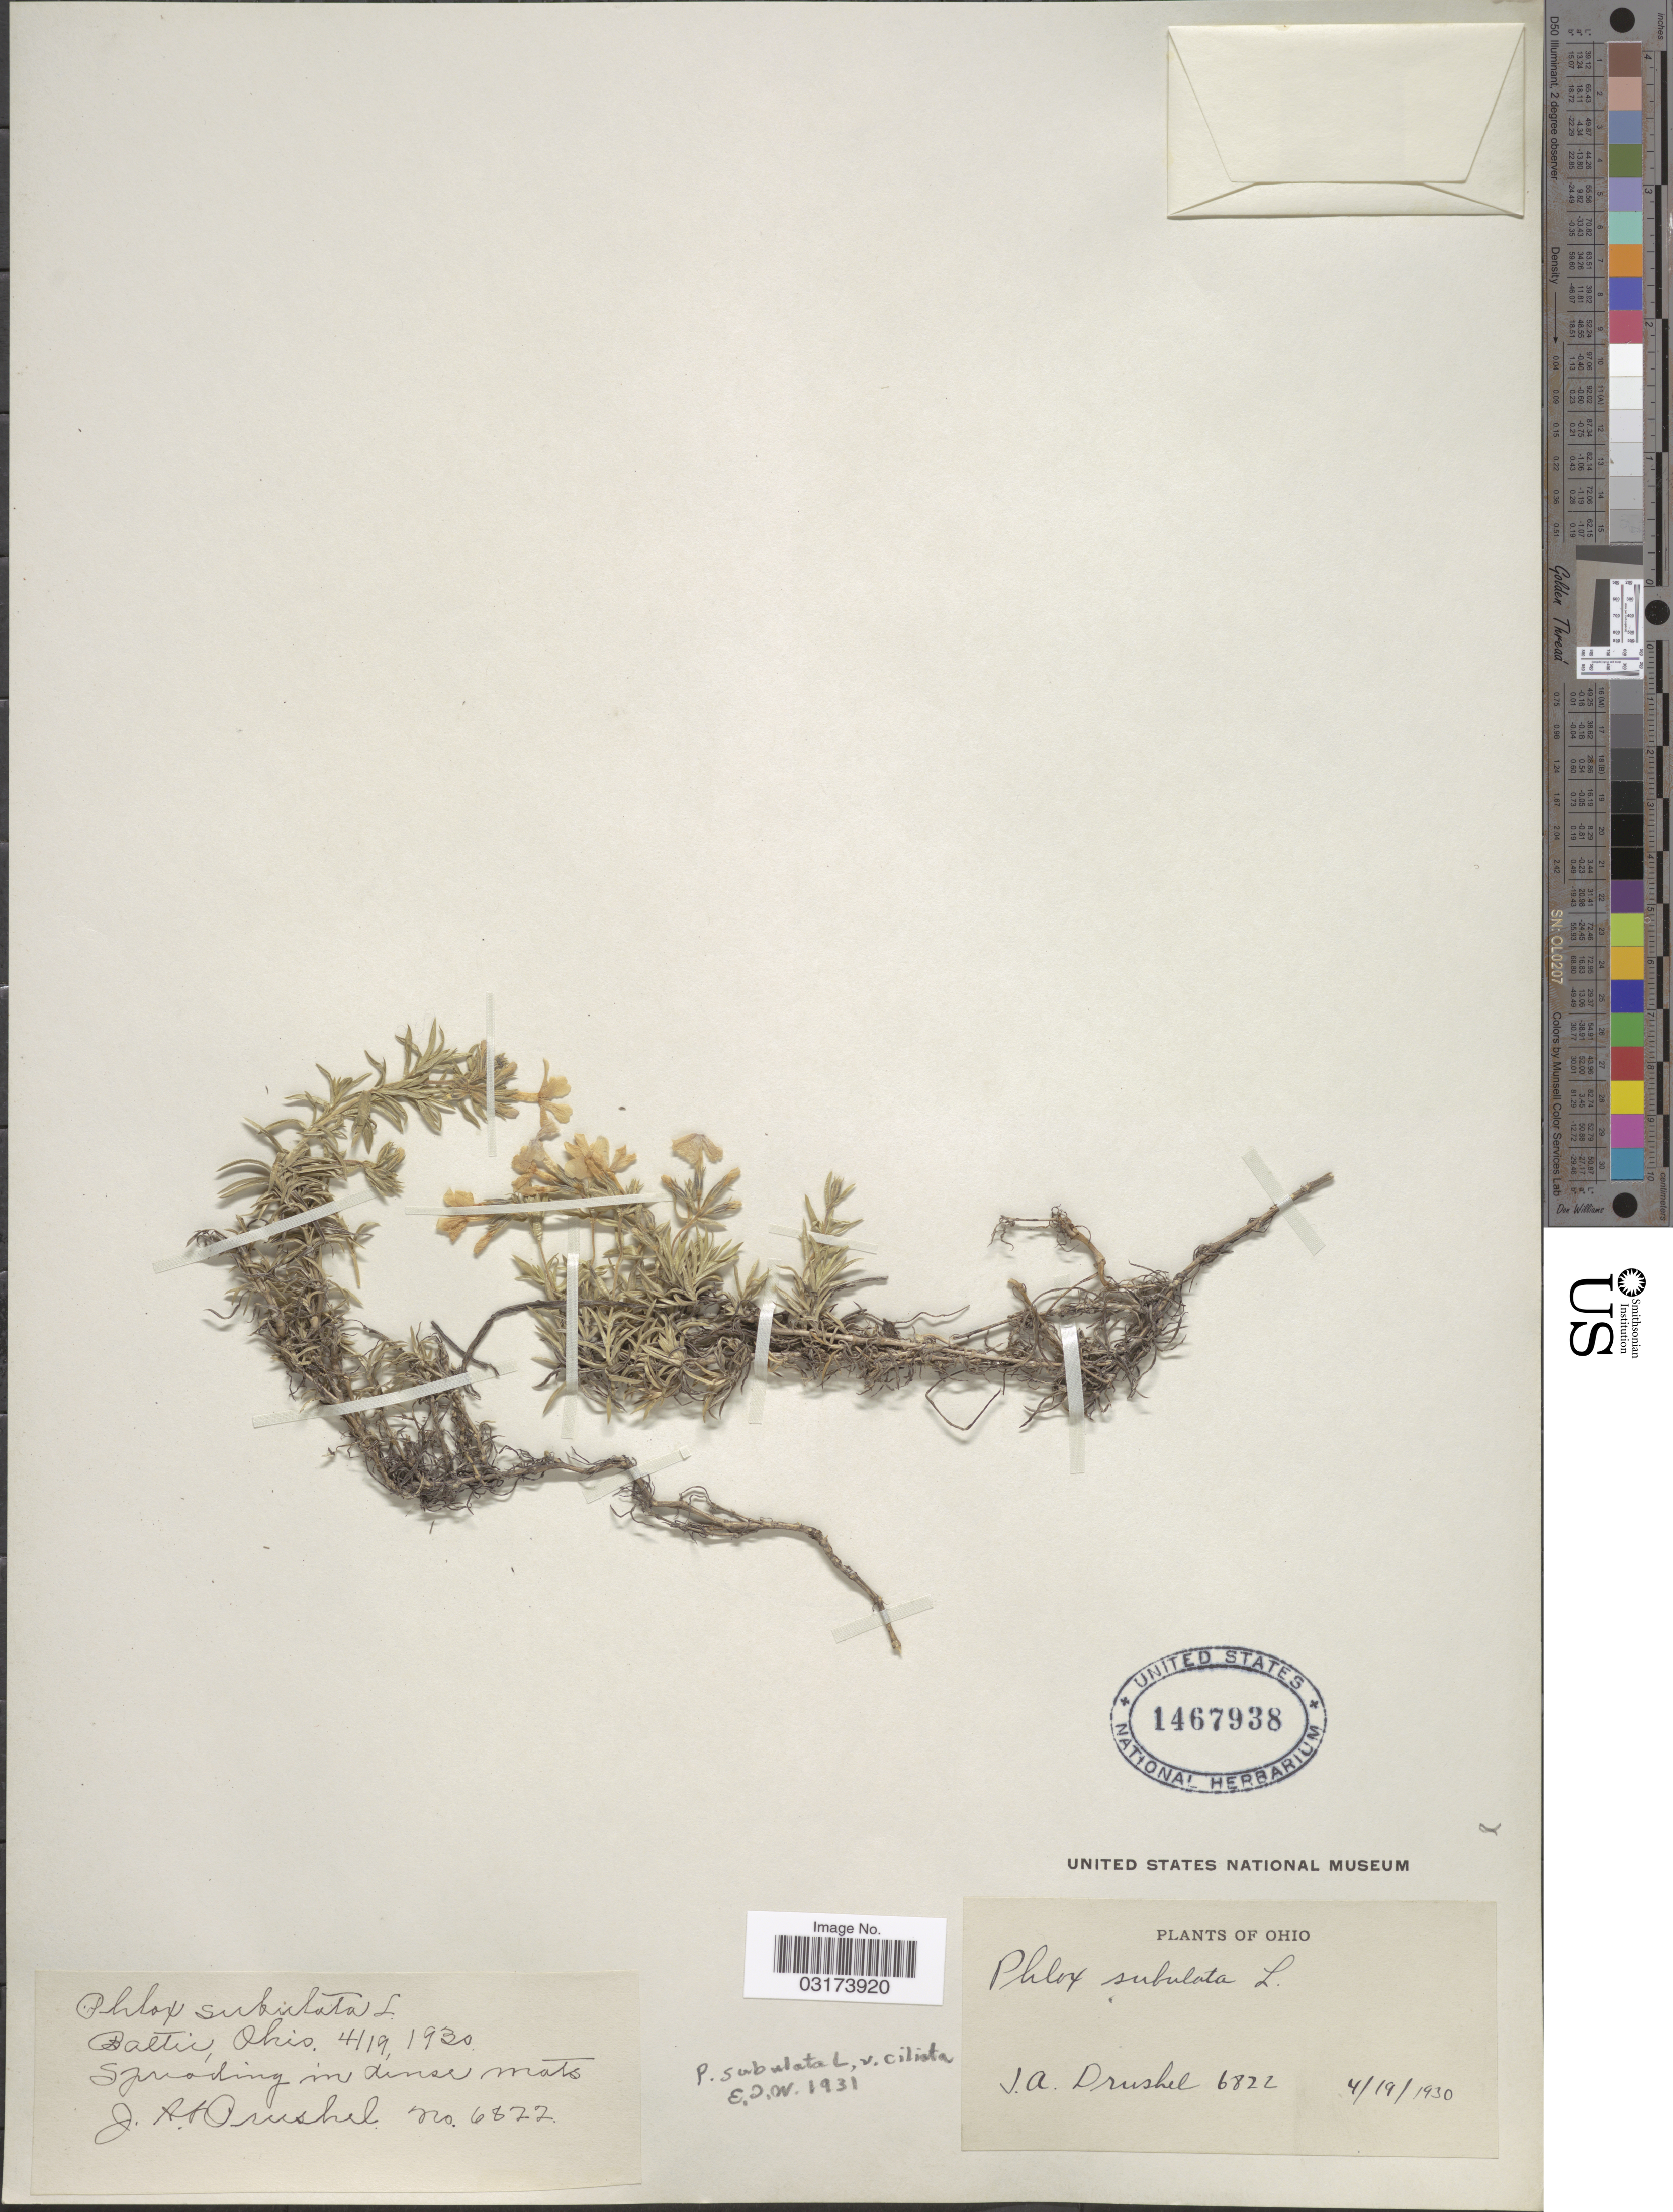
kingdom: Plantae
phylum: Tracheophyta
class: Magnoliopsida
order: Ericales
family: Polemoniaceae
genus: Phlox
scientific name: Phlox subulata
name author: L.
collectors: J. A. Drushel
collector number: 6822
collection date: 1930-04-19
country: United States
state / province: Ohio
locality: Baltic.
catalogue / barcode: US 1467938